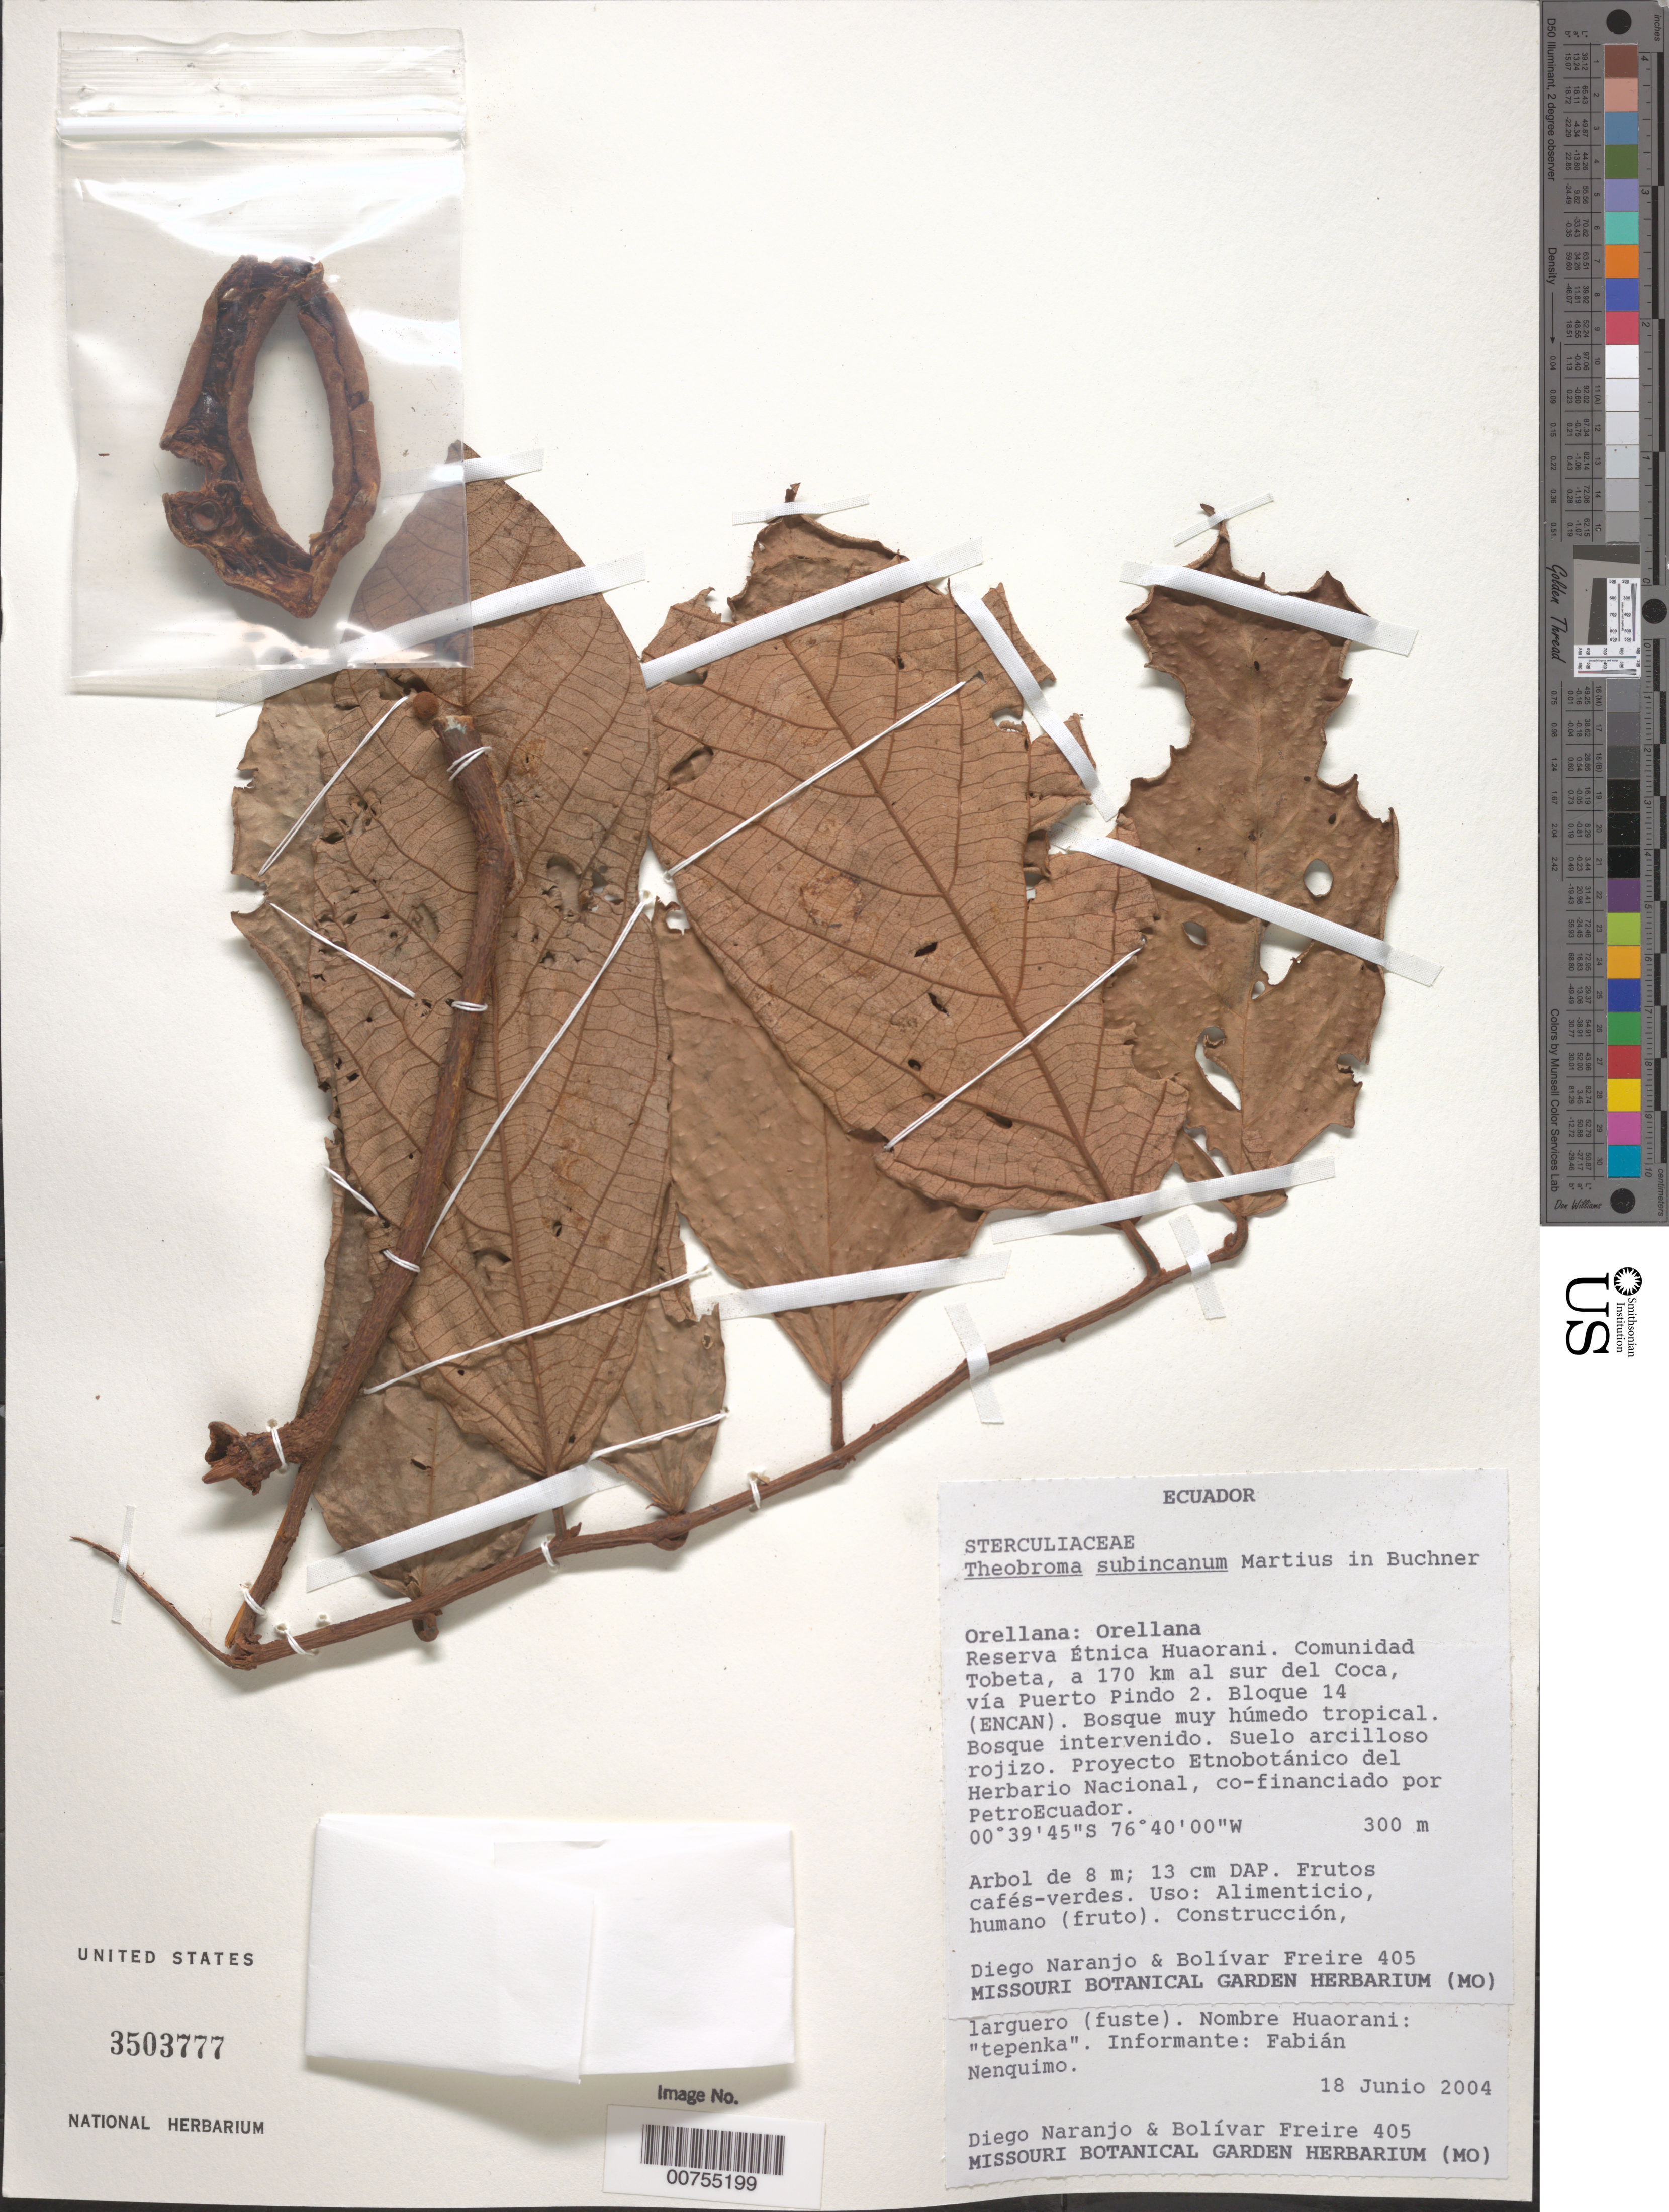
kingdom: Plantae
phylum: Tracheophyta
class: Magnoliopsida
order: Malvales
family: Malvaceae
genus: Theobroma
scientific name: Theobroma subincanum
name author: Mart.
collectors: D. Naranjo & B. Freire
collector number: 405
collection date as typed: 18 Jun 2004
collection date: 2004-06-18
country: Ecuador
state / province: Napo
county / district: Orellana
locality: Orellana, Reserva Étnica Huaorani. Comunidad Tobeta, a 170 km al sur del Coca, via Puerto Pindo 2. Bloque 14 (ENCAN).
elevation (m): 300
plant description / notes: Common name: tepenka; Common name language: Huaorani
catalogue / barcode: US 350377